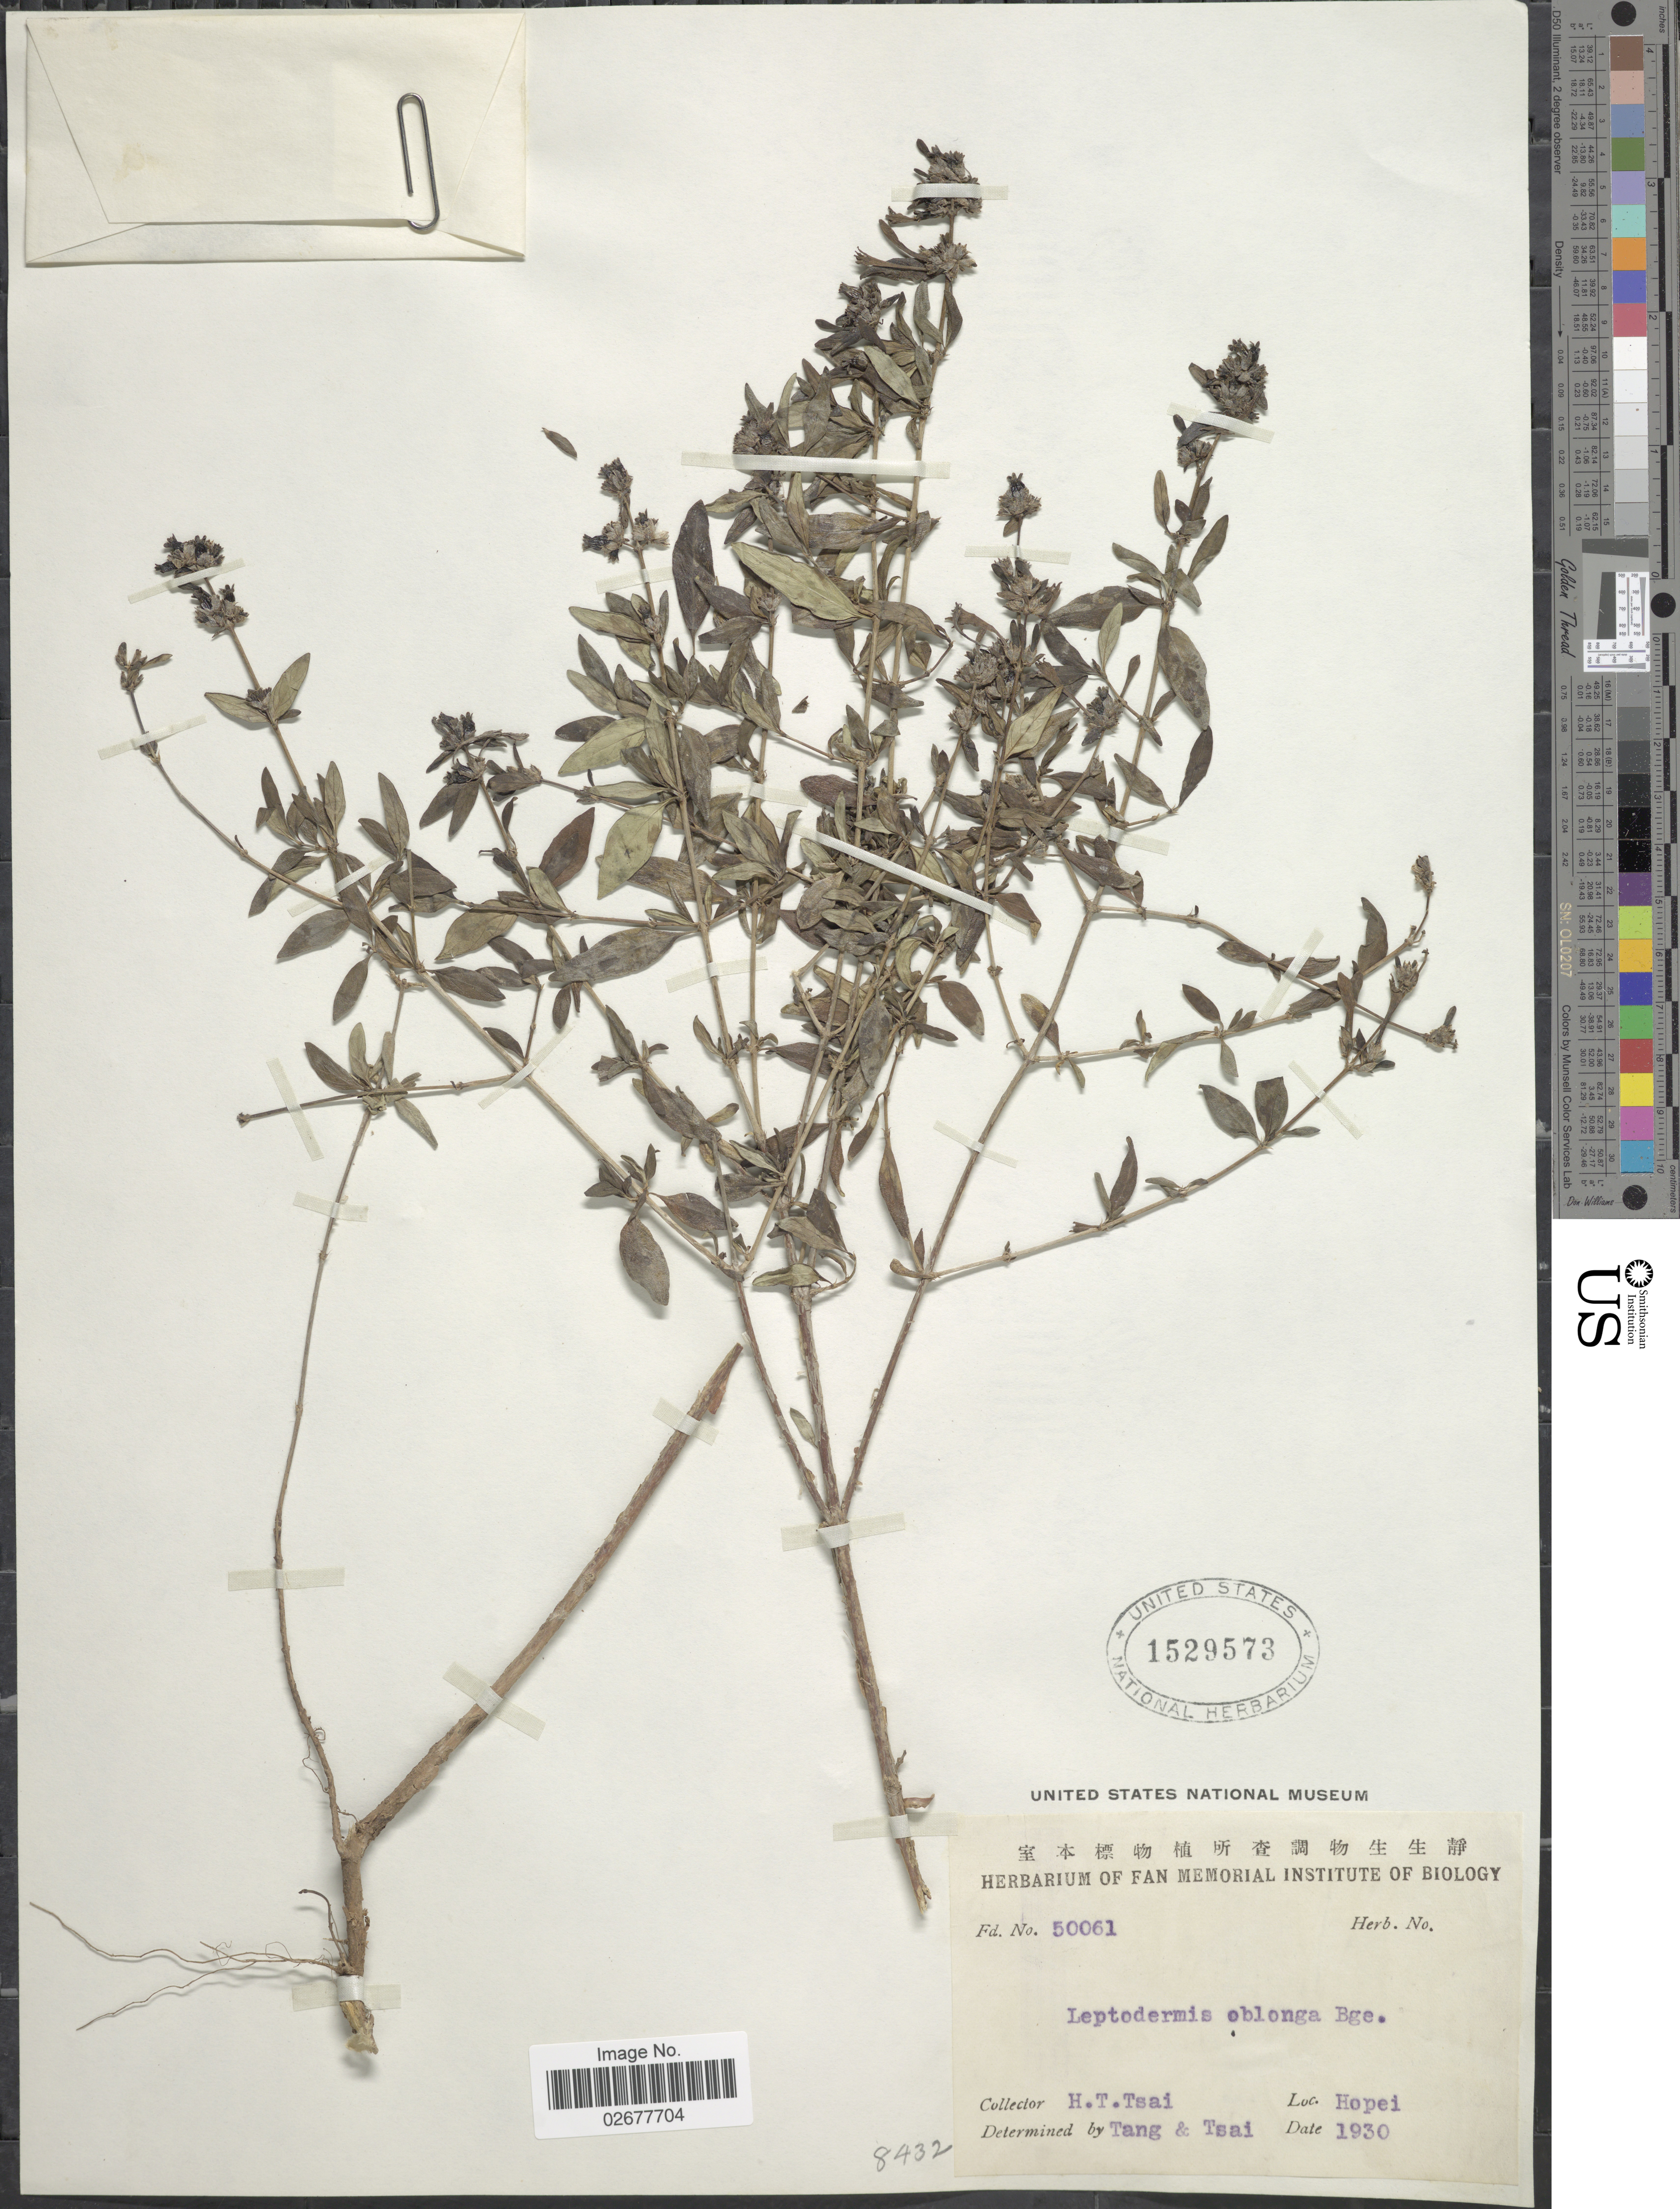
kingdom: Plantae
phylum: Tracheophyta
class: Magnoliopsida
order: Gentianales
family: Rubiaceae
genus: Leptodermis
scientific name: Leptodermis oblonga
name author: Bunge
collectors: H. Tsai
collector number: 50061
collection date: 1930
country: China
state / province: Hebei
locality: Hopei.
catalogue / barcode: US 1529573